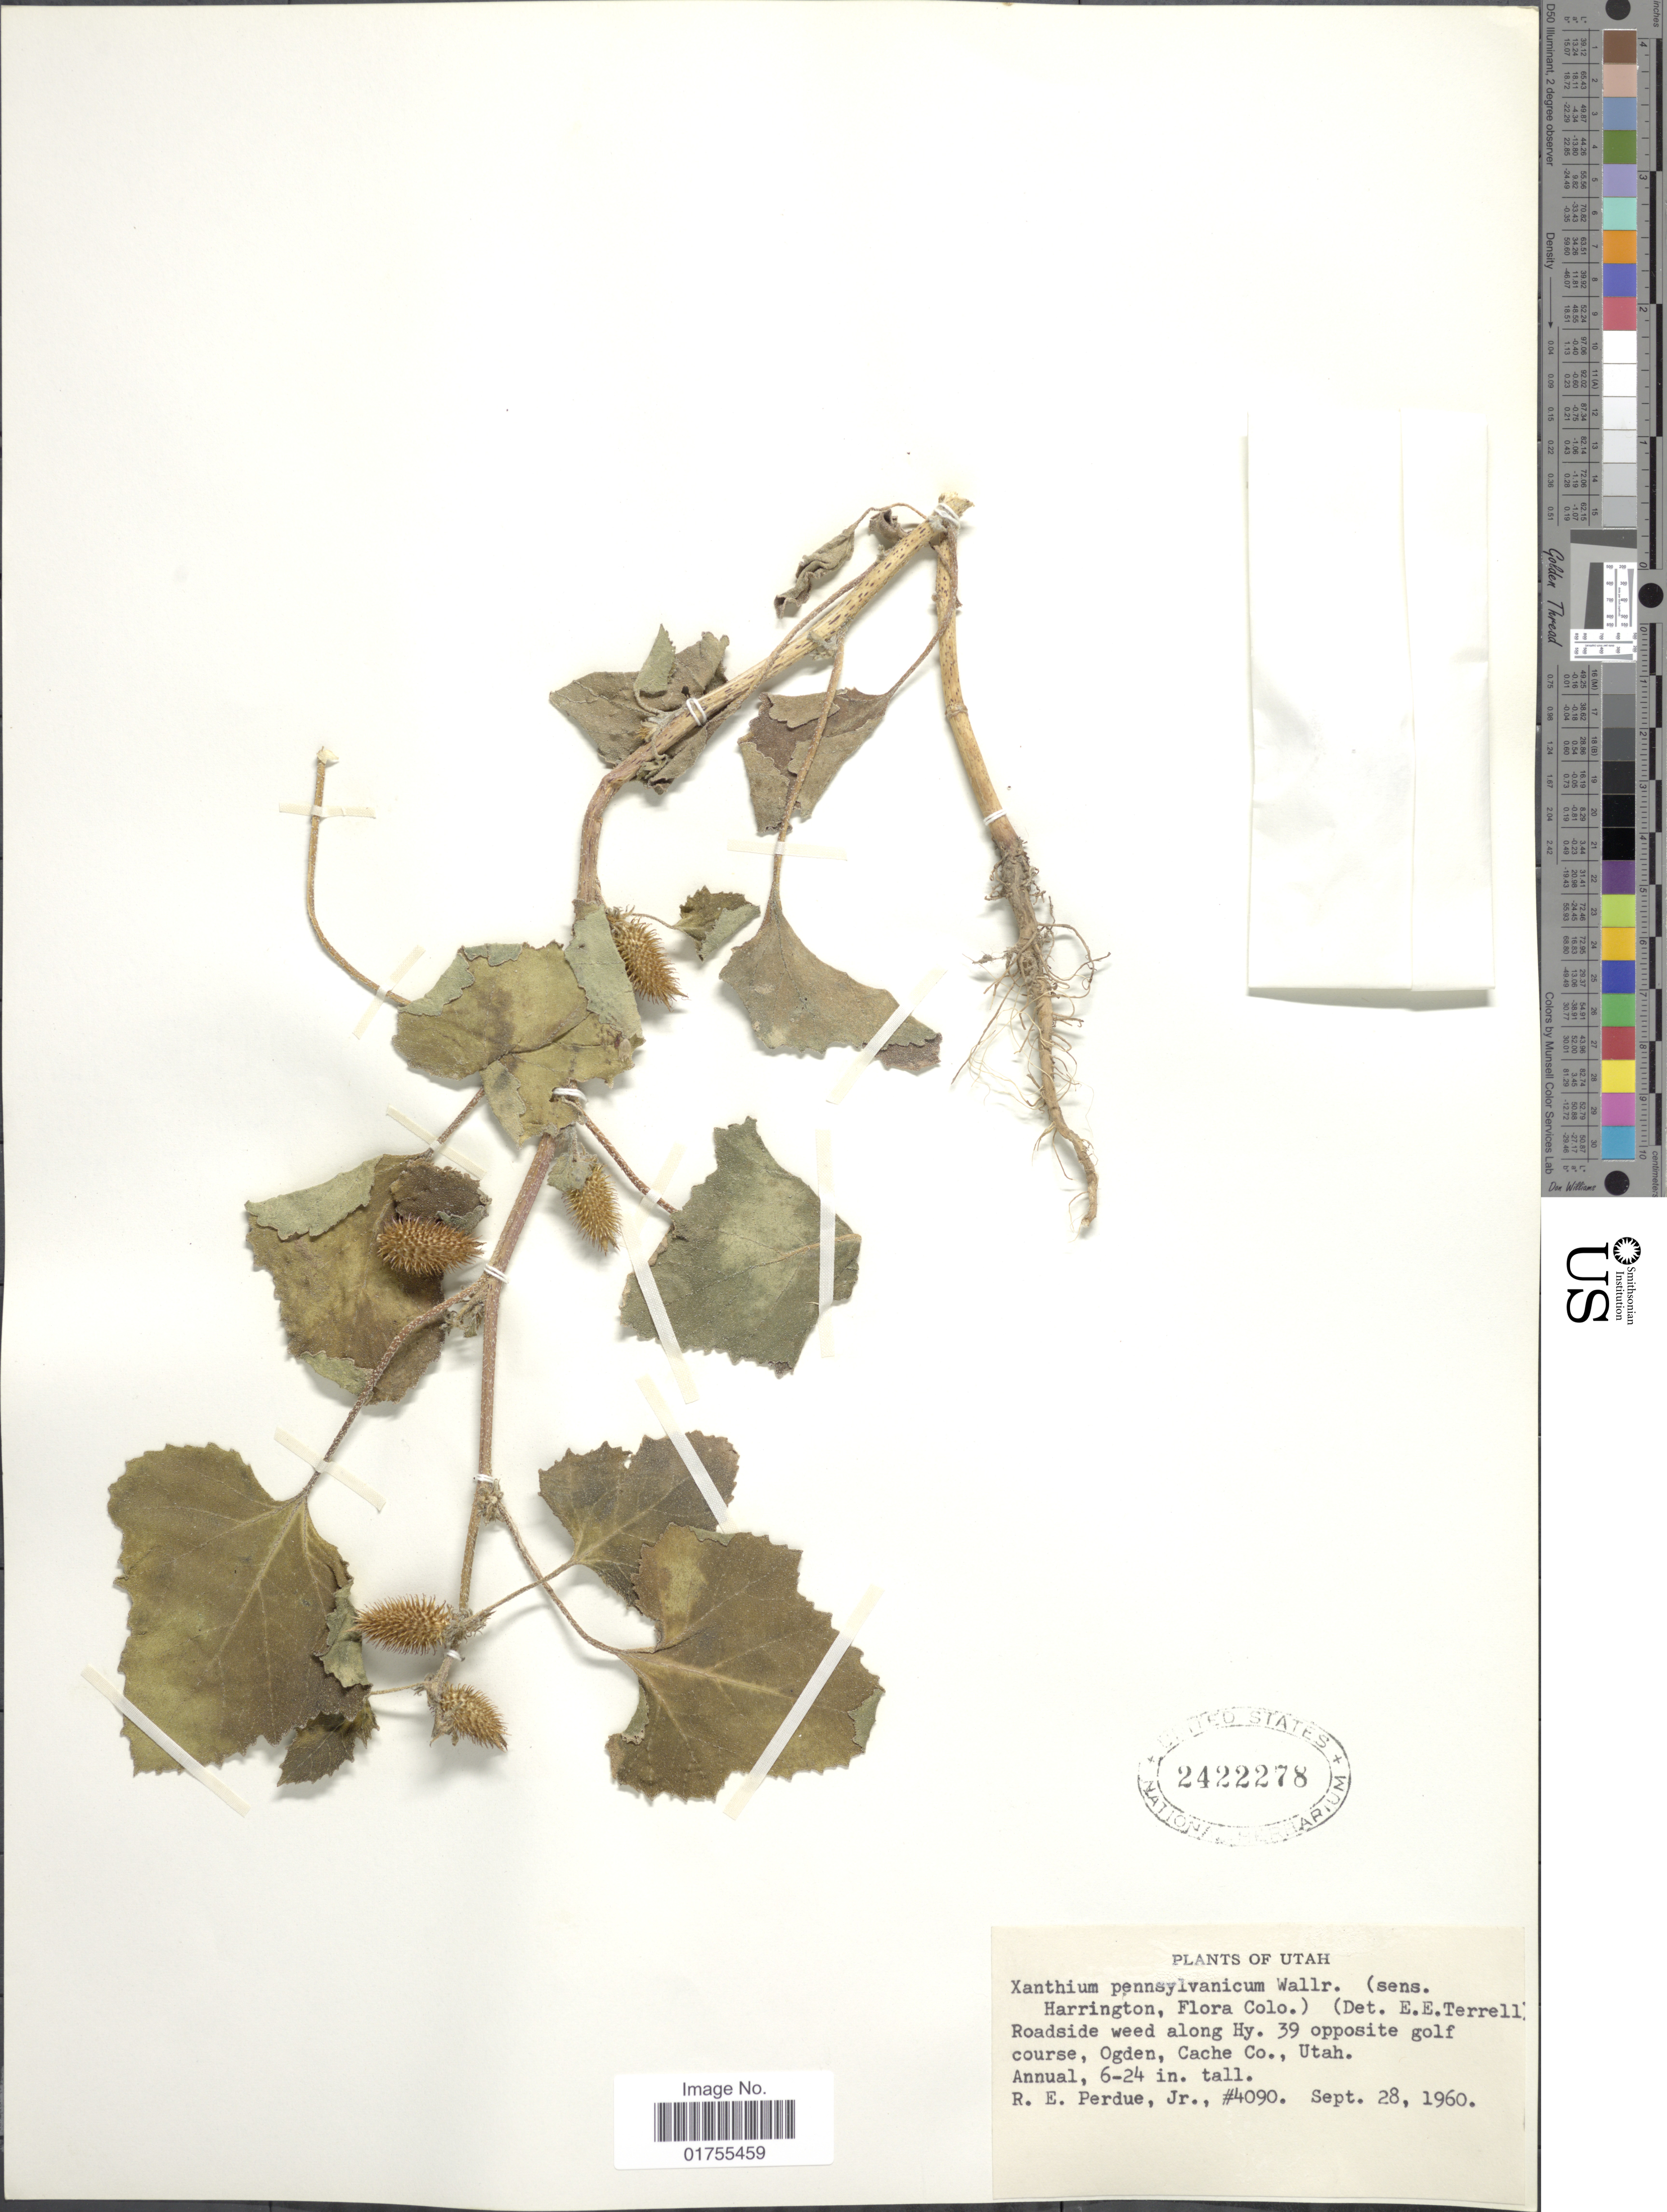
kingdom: Plantae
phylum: Tracheophyta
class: Magnoliopsida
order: Asterales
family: Asteraceae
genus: Xanthium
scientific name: Xanthium strumarium var. glabratum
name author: Mill.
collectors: R. E. Perdue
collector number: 4090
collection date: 1960-09-28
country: United States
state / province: Utah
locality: Roadside weed along Hy. 39 opposite golf course, Ogden, Cache Co., Utah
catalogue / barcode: US 2422278